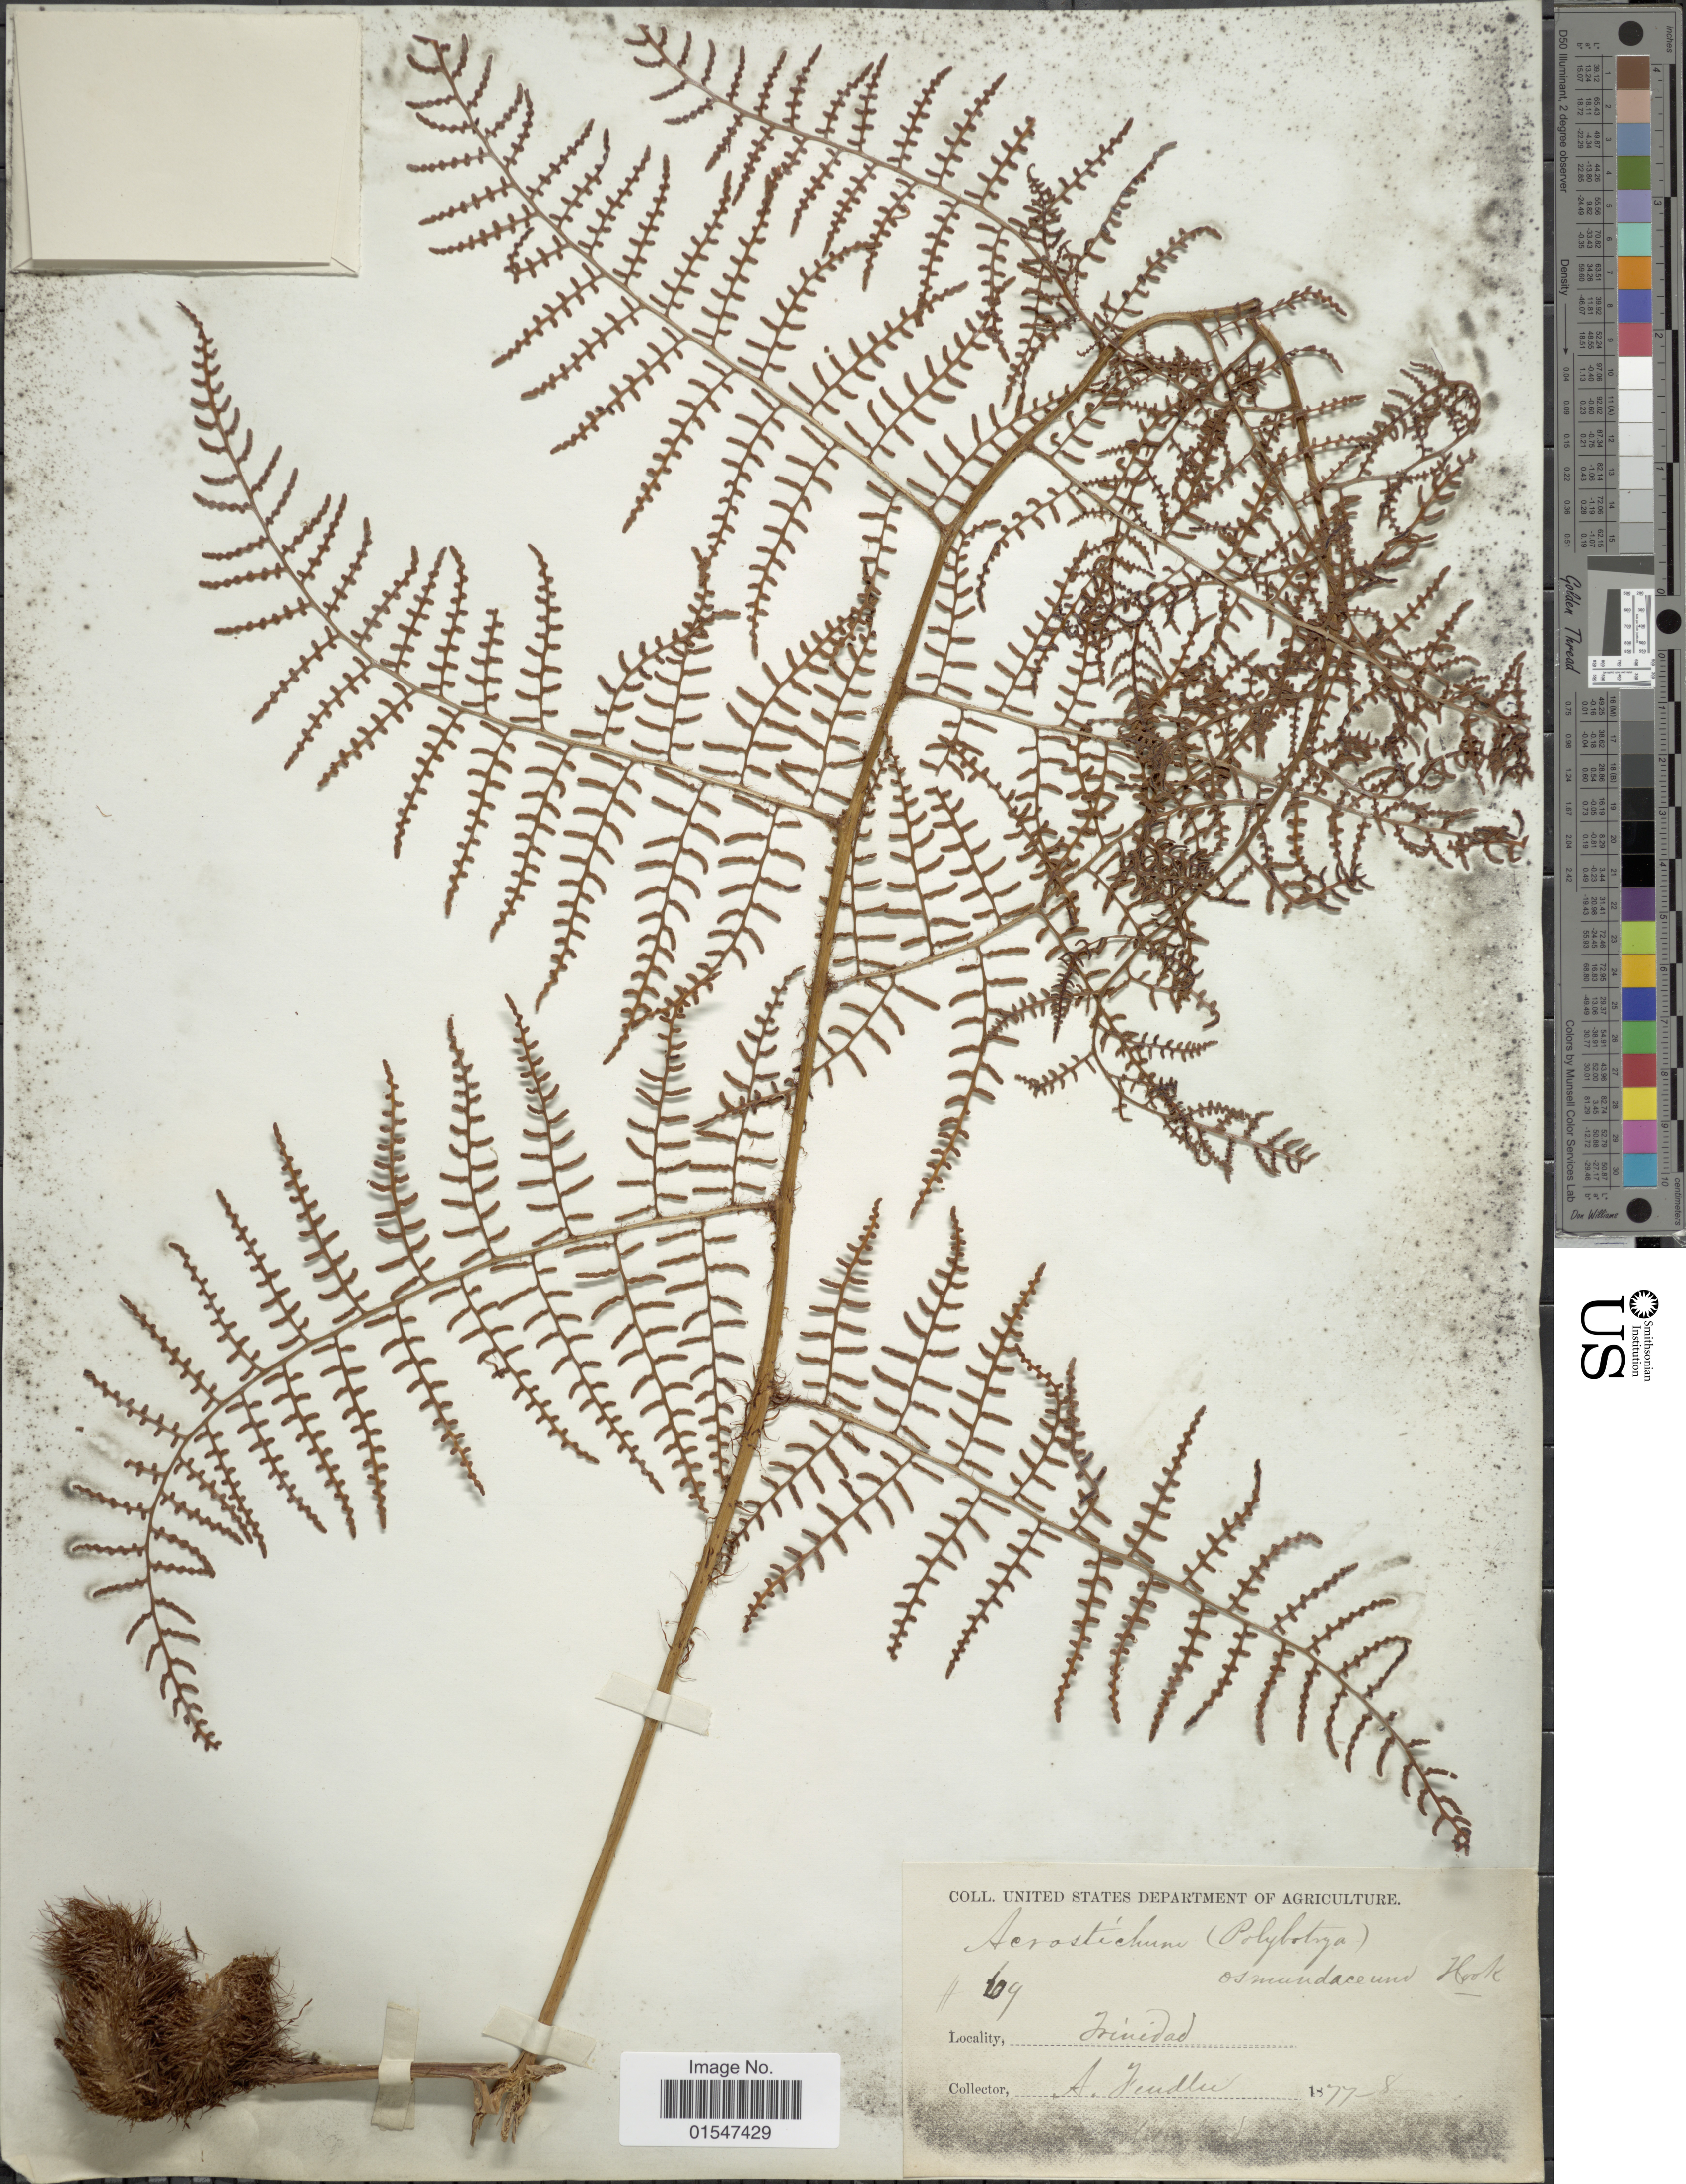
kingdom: Plantae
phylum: Tracheophyta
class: Polypodiopsida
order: Polypodiales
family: Dryopteridaceae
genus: Polybotrya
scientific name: Polybotrya osmundacea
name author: Humb. & Bonpl. ex Willd.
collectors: A. Fendler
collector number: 69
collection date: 1877/1878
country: Trinidad and Tobago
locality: Trinidad